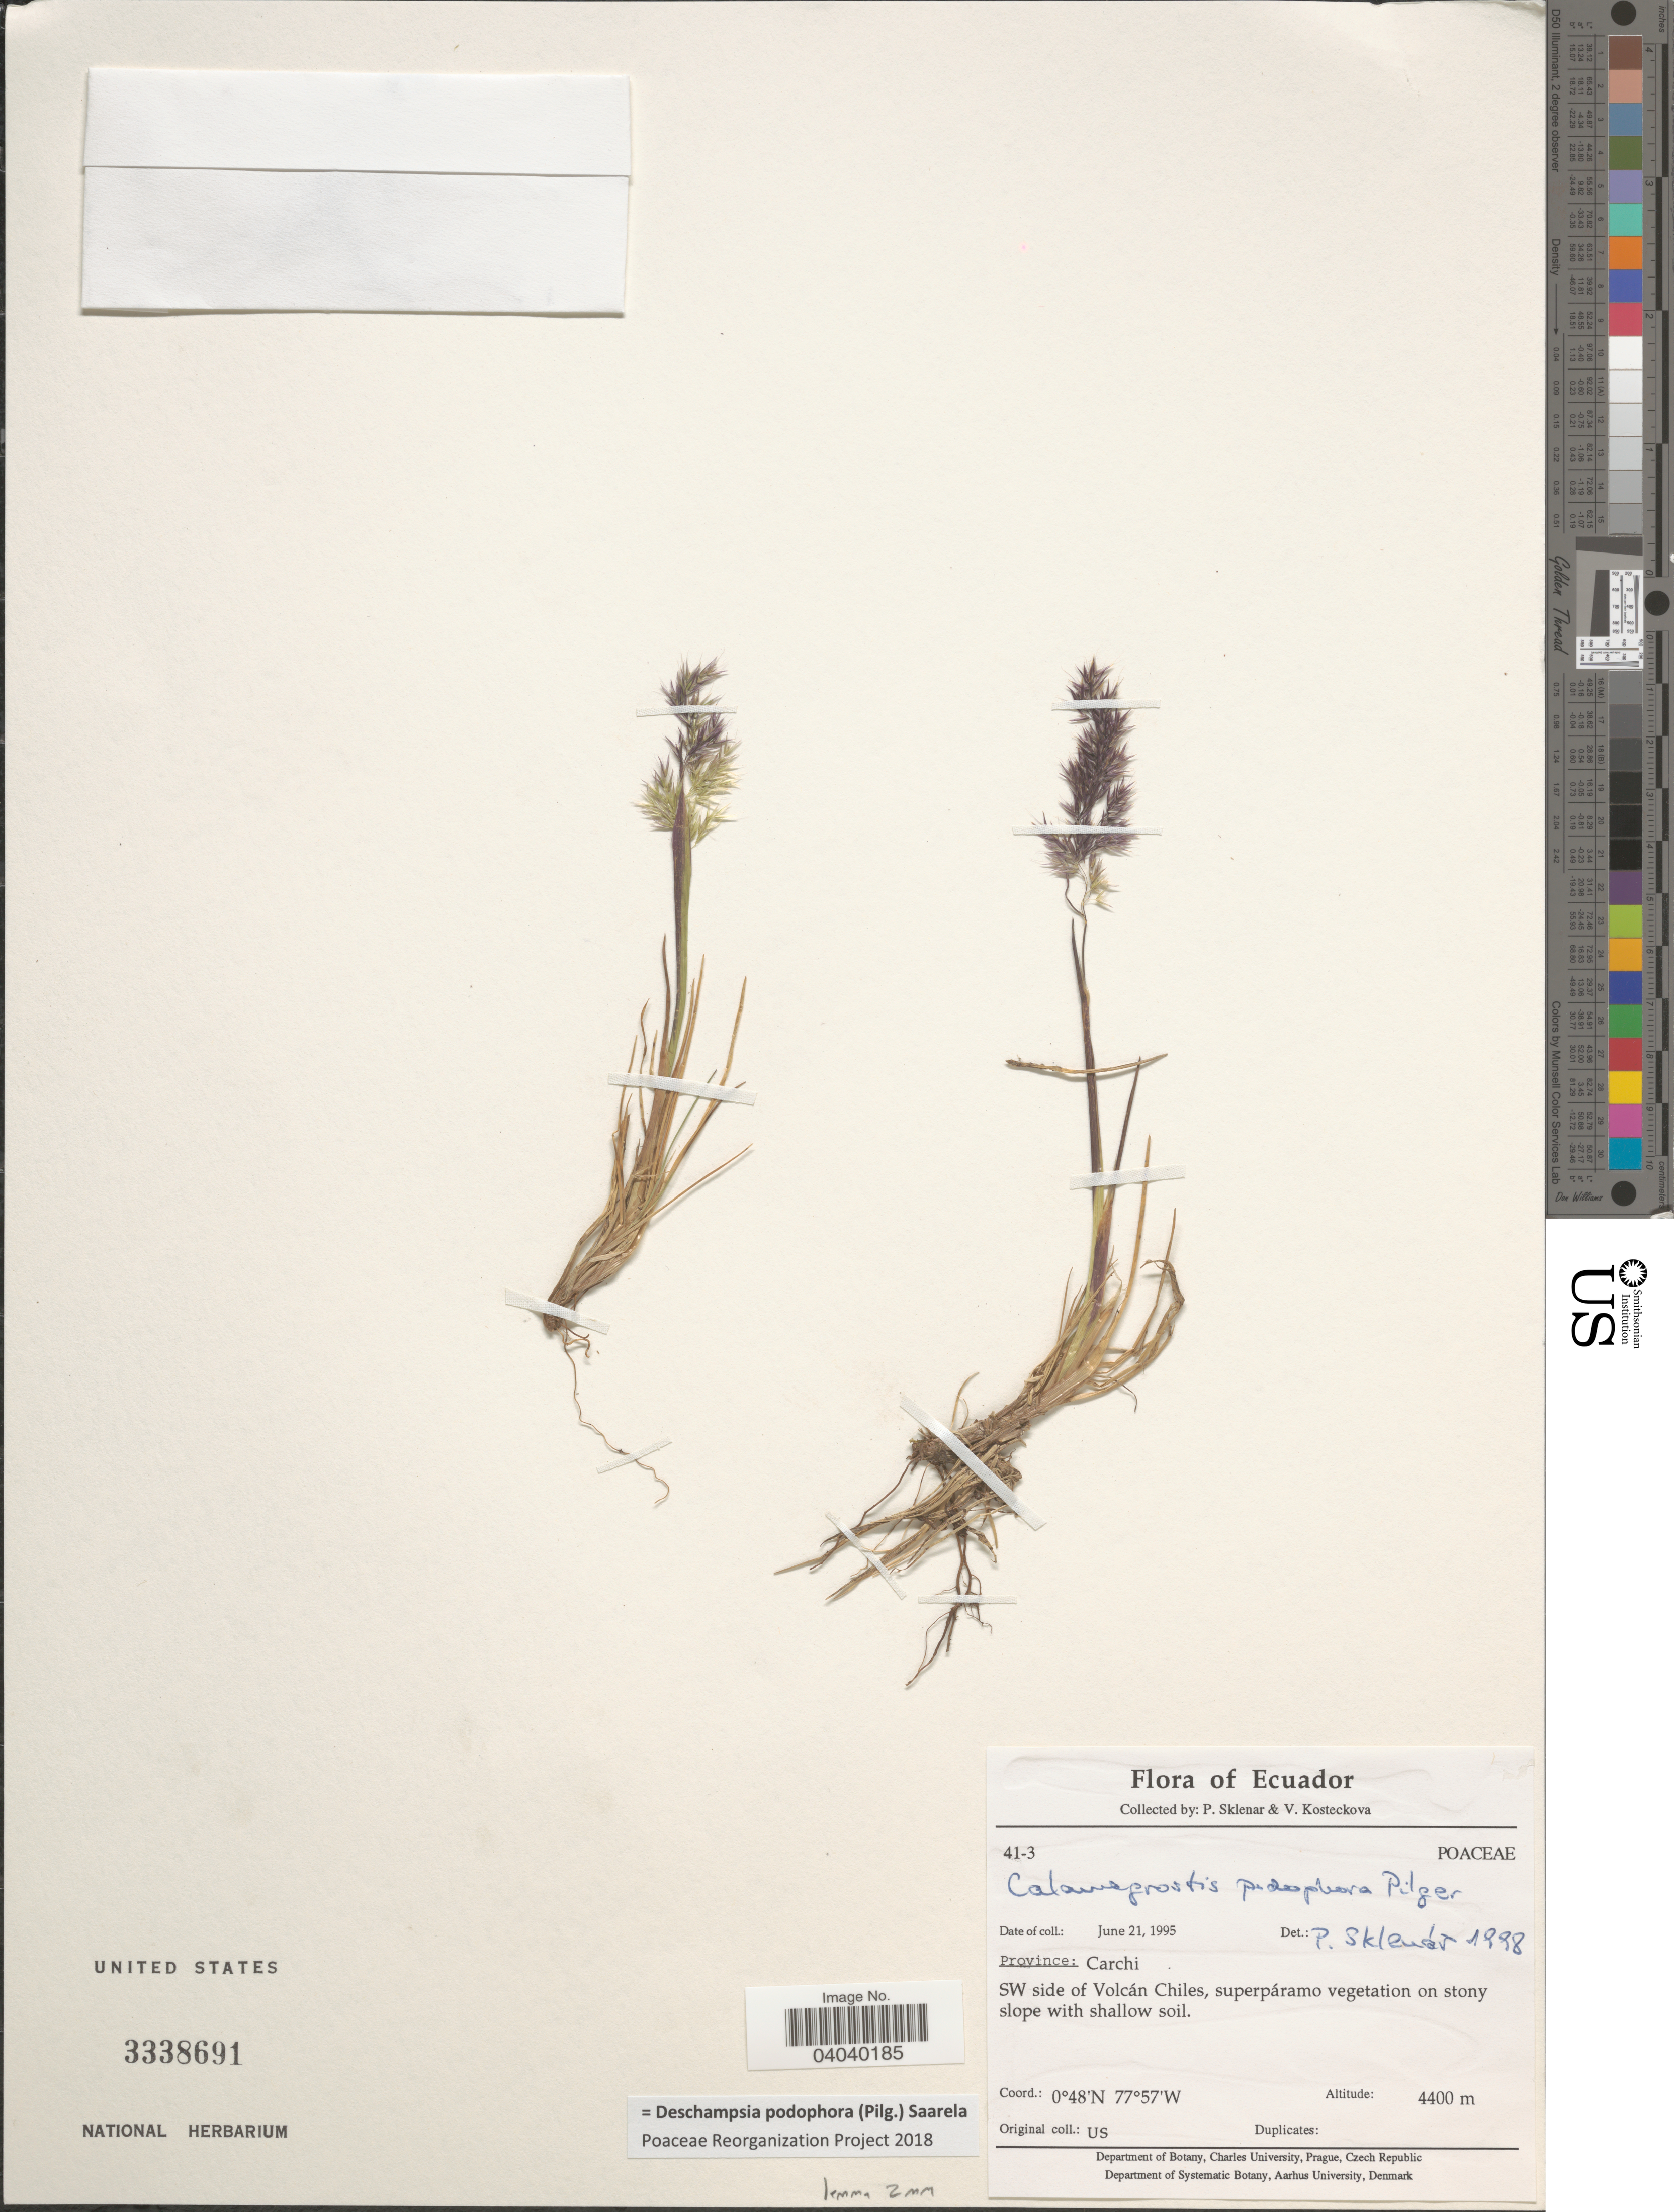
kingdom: Plantae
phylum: Tracheophyta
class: Liliopsida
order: Poales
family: Poaceae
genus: Deschampsia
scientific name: Deschampsia podophora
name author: (Pilg.) Saarela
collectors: P. Sklenar & V. Kosteckova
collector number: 41-3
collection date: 1995-06-21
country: Ecuador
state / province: Carchi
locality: SW side of Volcán Chiles, superpáramo vegetation on stony slope with shallow soil.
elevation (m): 4400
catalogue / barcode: US 3338691